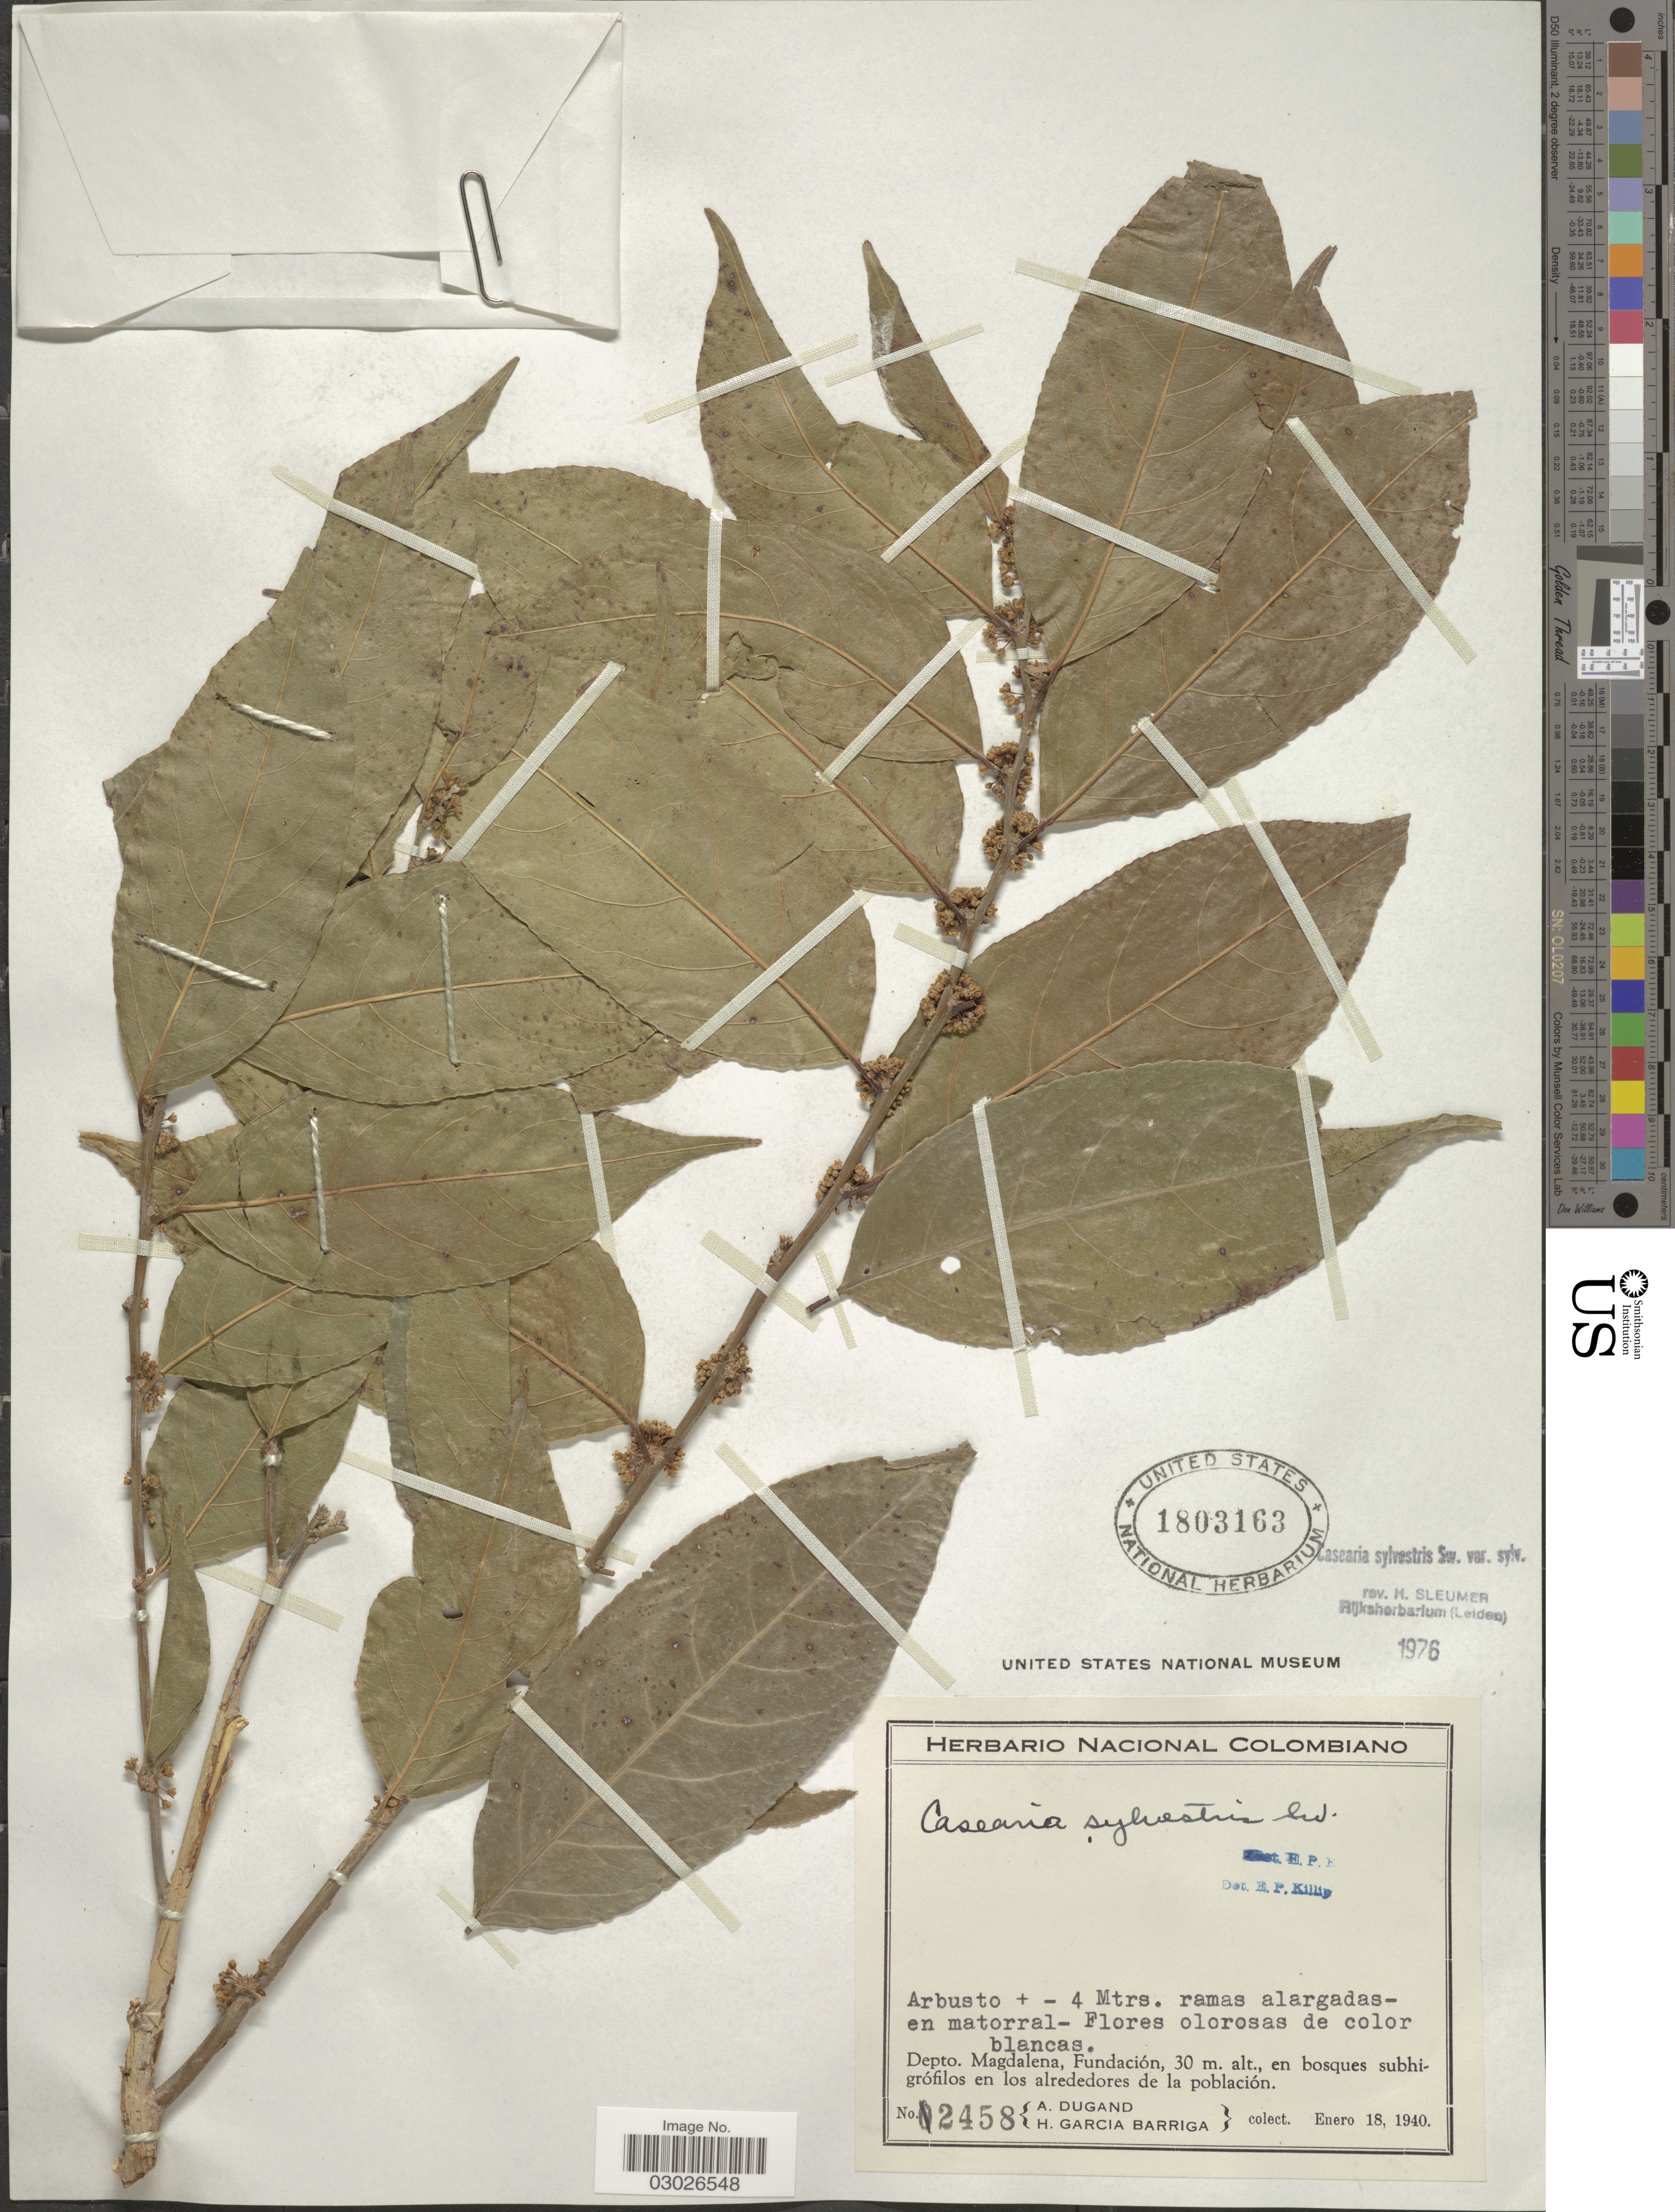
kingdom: Plantae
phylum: Tracheophyta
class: Magnoliopsida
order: Malpighiales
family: Salicaceae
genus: Casearia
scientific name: Casearia sylvestris var. sylvestris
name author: Sw.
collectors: A. Dugand & H. García Barriga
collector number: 2458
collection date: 1940-01-18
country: Colombia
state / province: Magdalena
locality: Depto. Magdalena, Fundación.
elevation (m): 30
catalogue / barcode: US 1803163